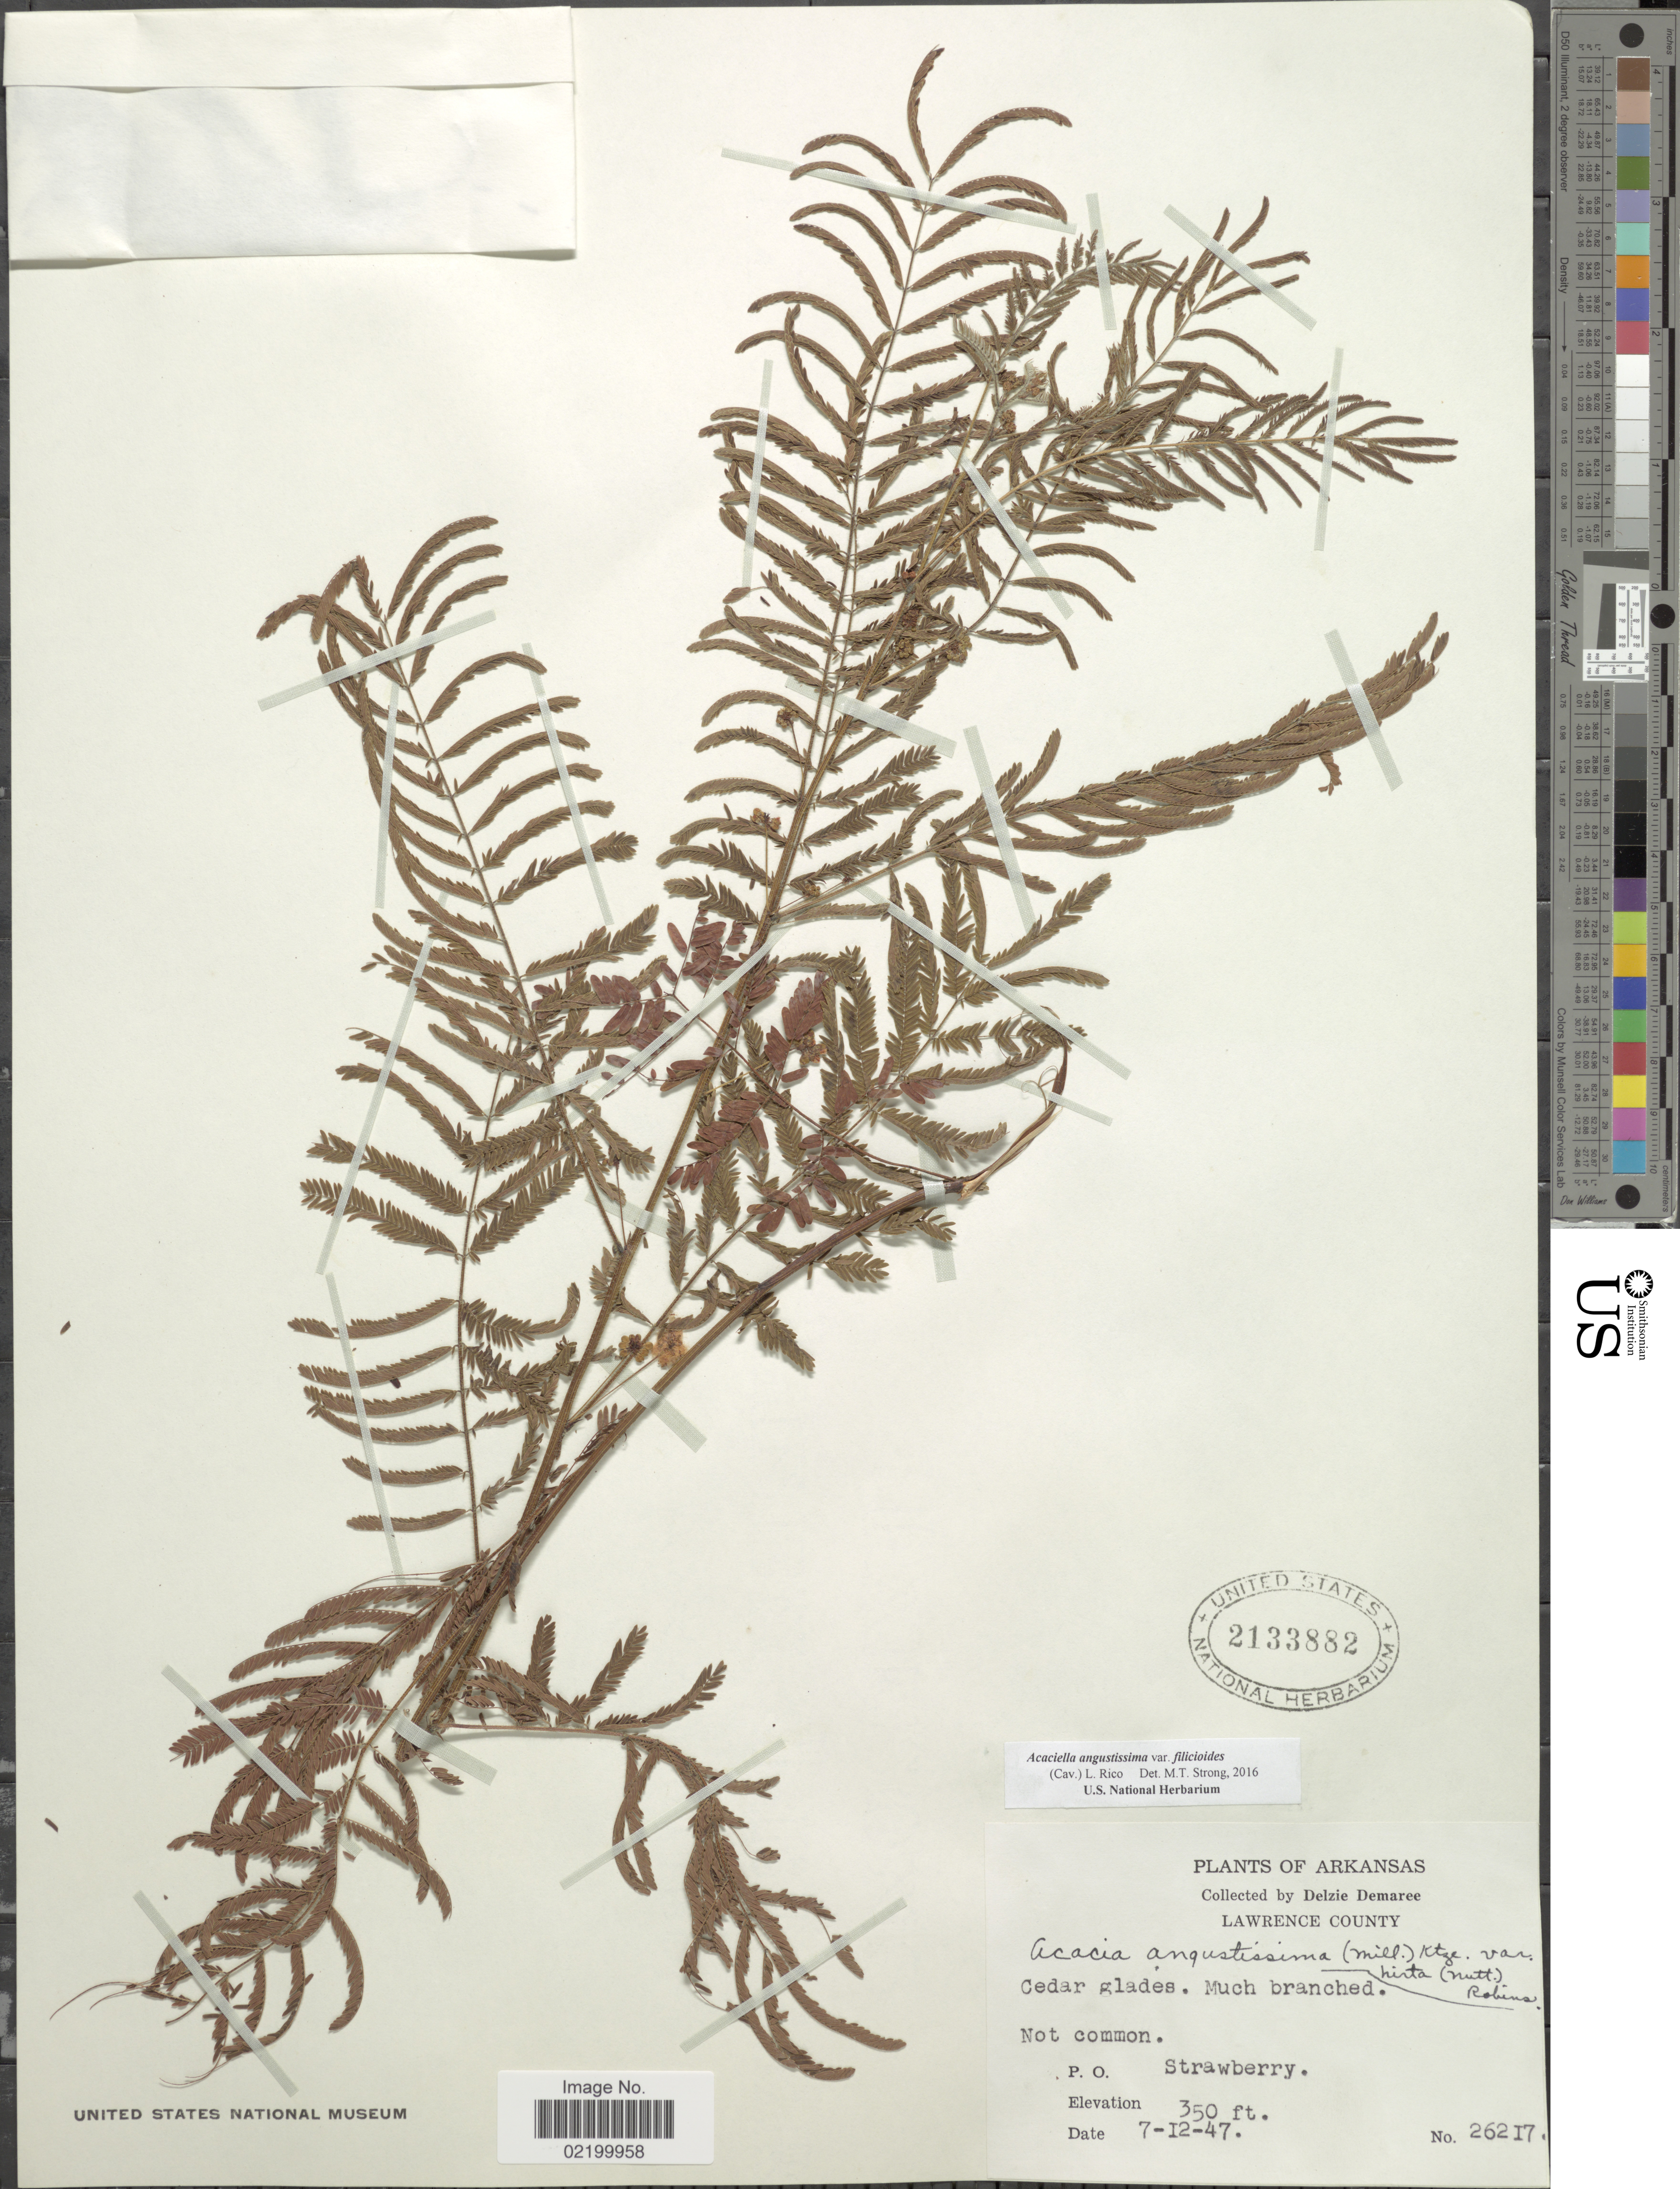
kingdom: Plantae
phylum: Tracheophyta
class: Magnoliopsida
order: Fabales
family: Fabaceae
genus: Acaciella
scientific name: Acaciella angustissima var. filicioides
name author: (Cav.) L. Rico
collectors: D. Demaree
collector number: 26217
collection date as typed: Transcribed d/m/y: 7/12/47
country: United States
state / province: Arkansas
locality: Lawrence County. P.O. Strawberry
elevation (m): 107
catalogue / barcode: US 2133882